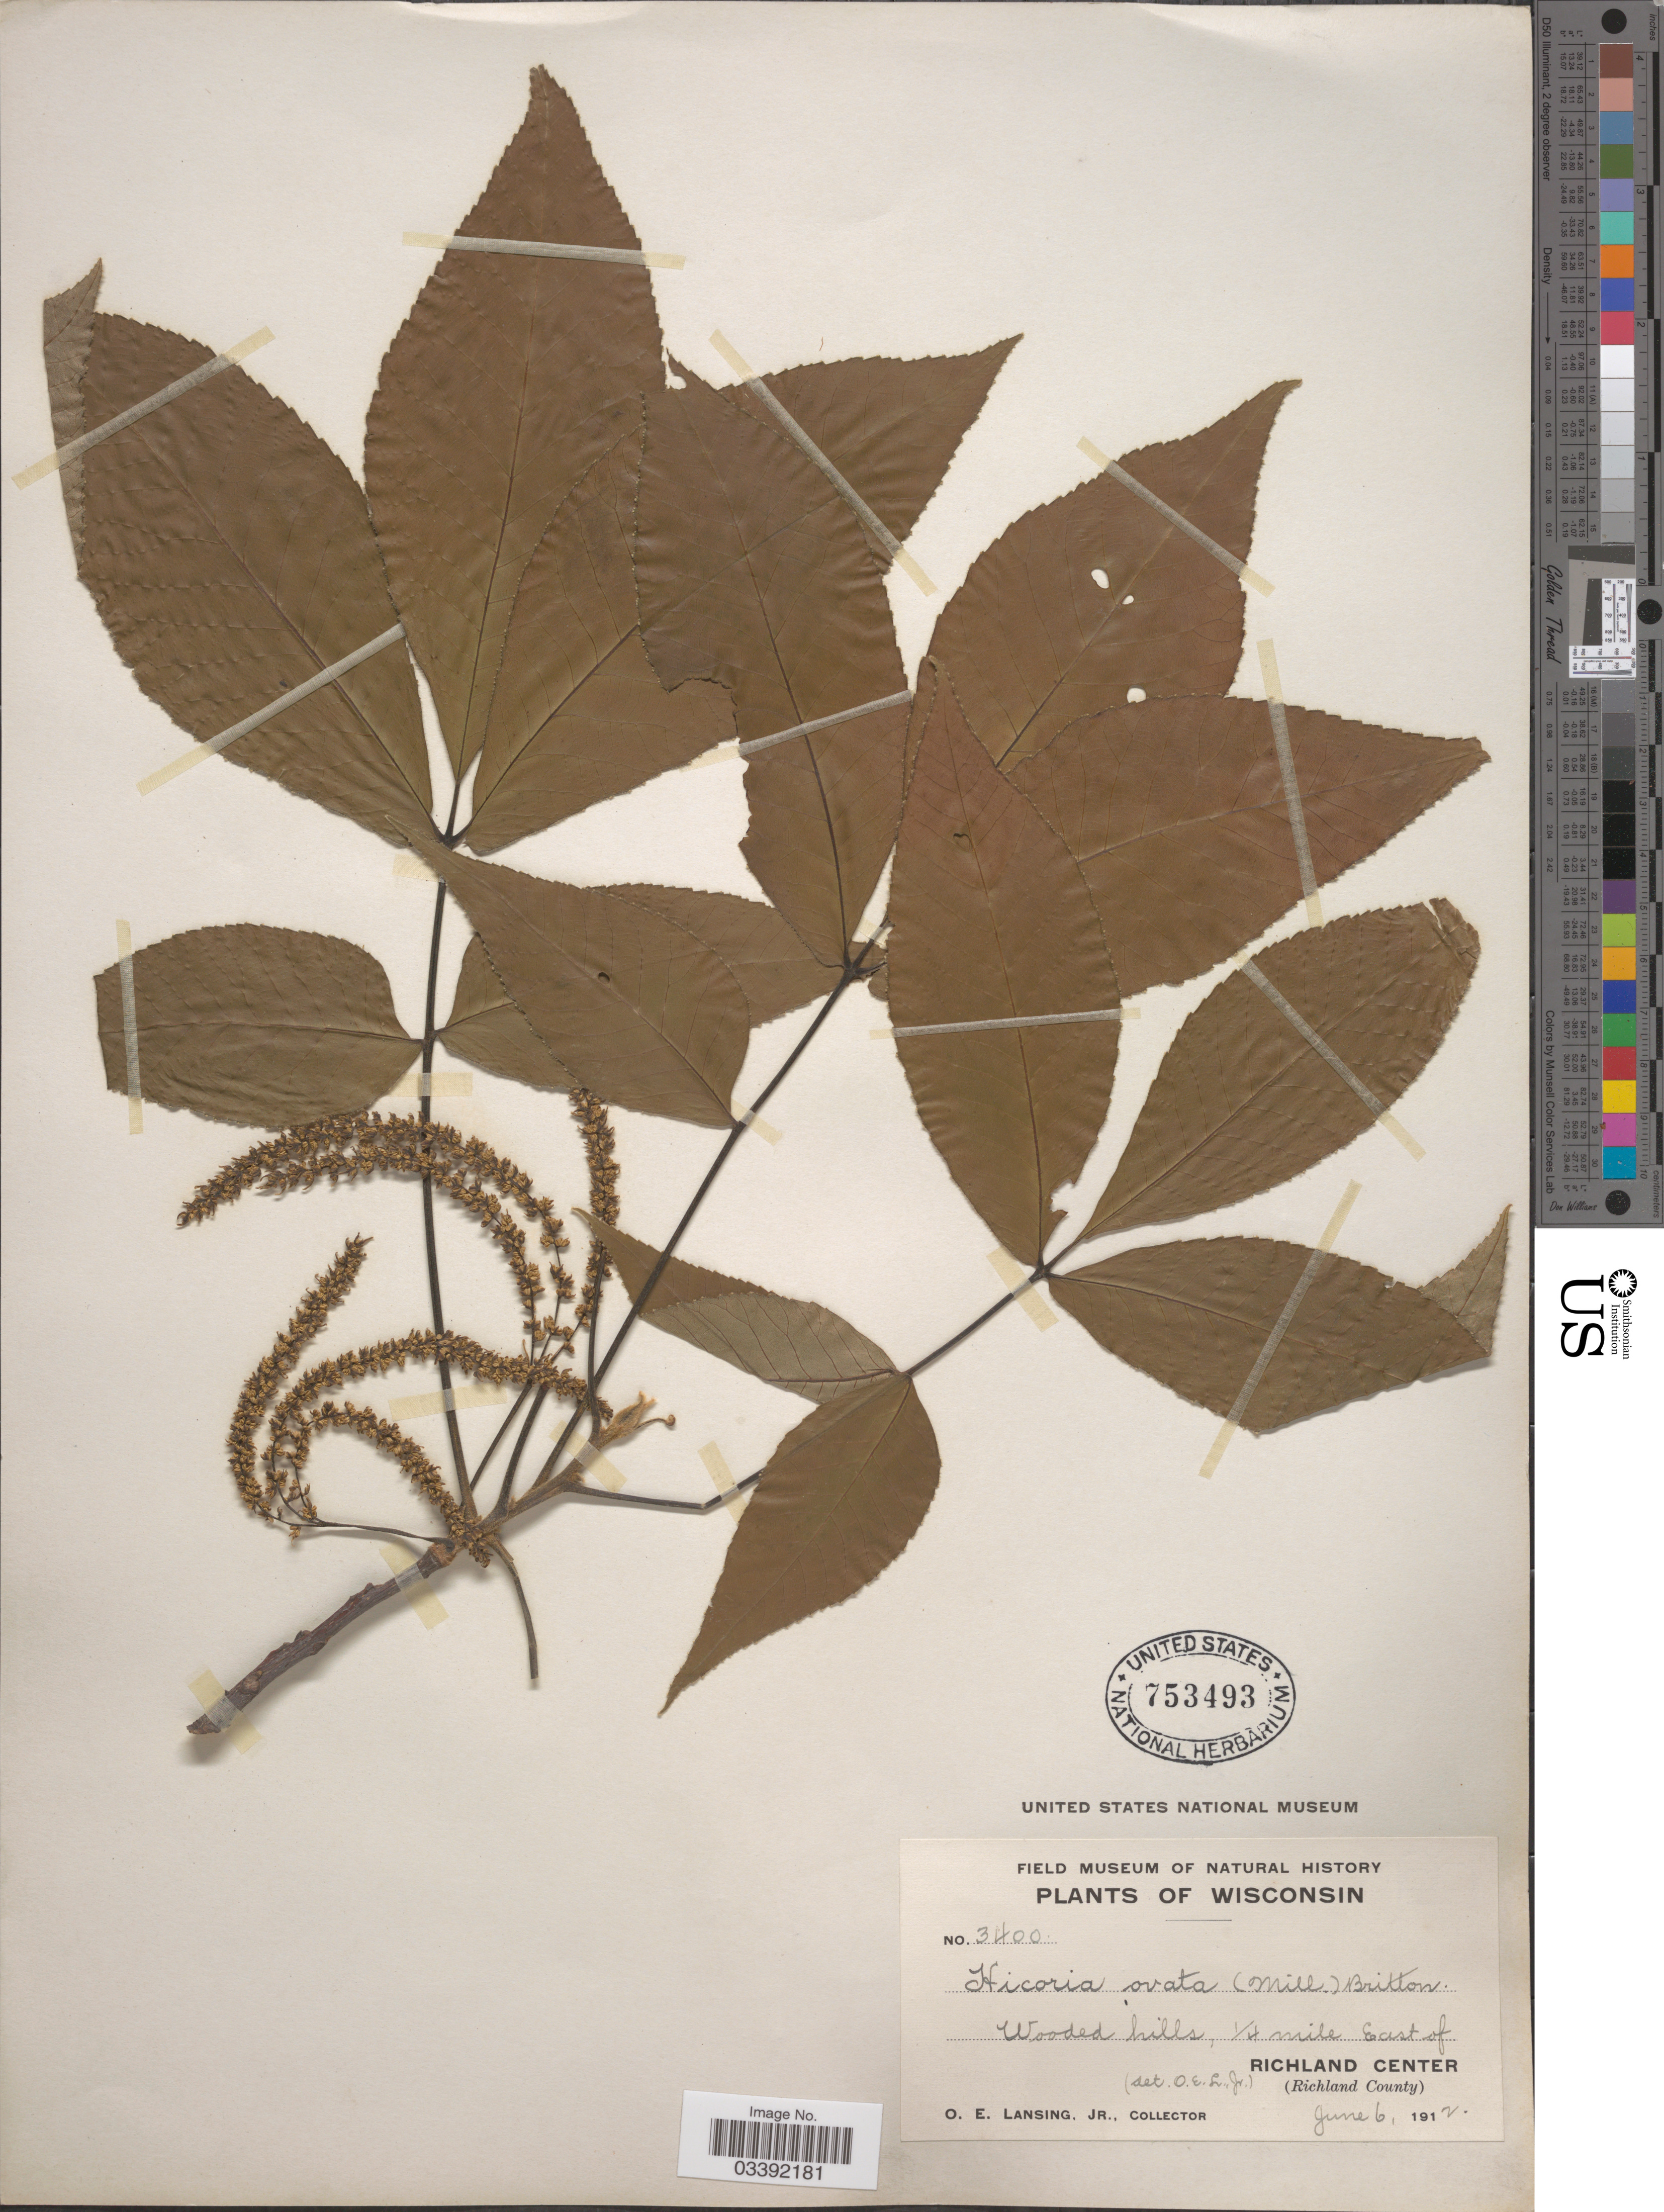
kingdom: Plantae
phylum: Tracheophyta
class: Magnoliopsida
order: Fagales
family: Juglandaceae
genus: Carya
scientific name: Carya ovata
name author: (Mill.) K. Koch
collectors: O. Lansing Jr.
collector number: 3400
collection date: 1912-06-06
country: United States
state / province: Wisconsin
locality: ¼ mile East of Richland Center (Richland County).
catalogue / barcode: US 753493